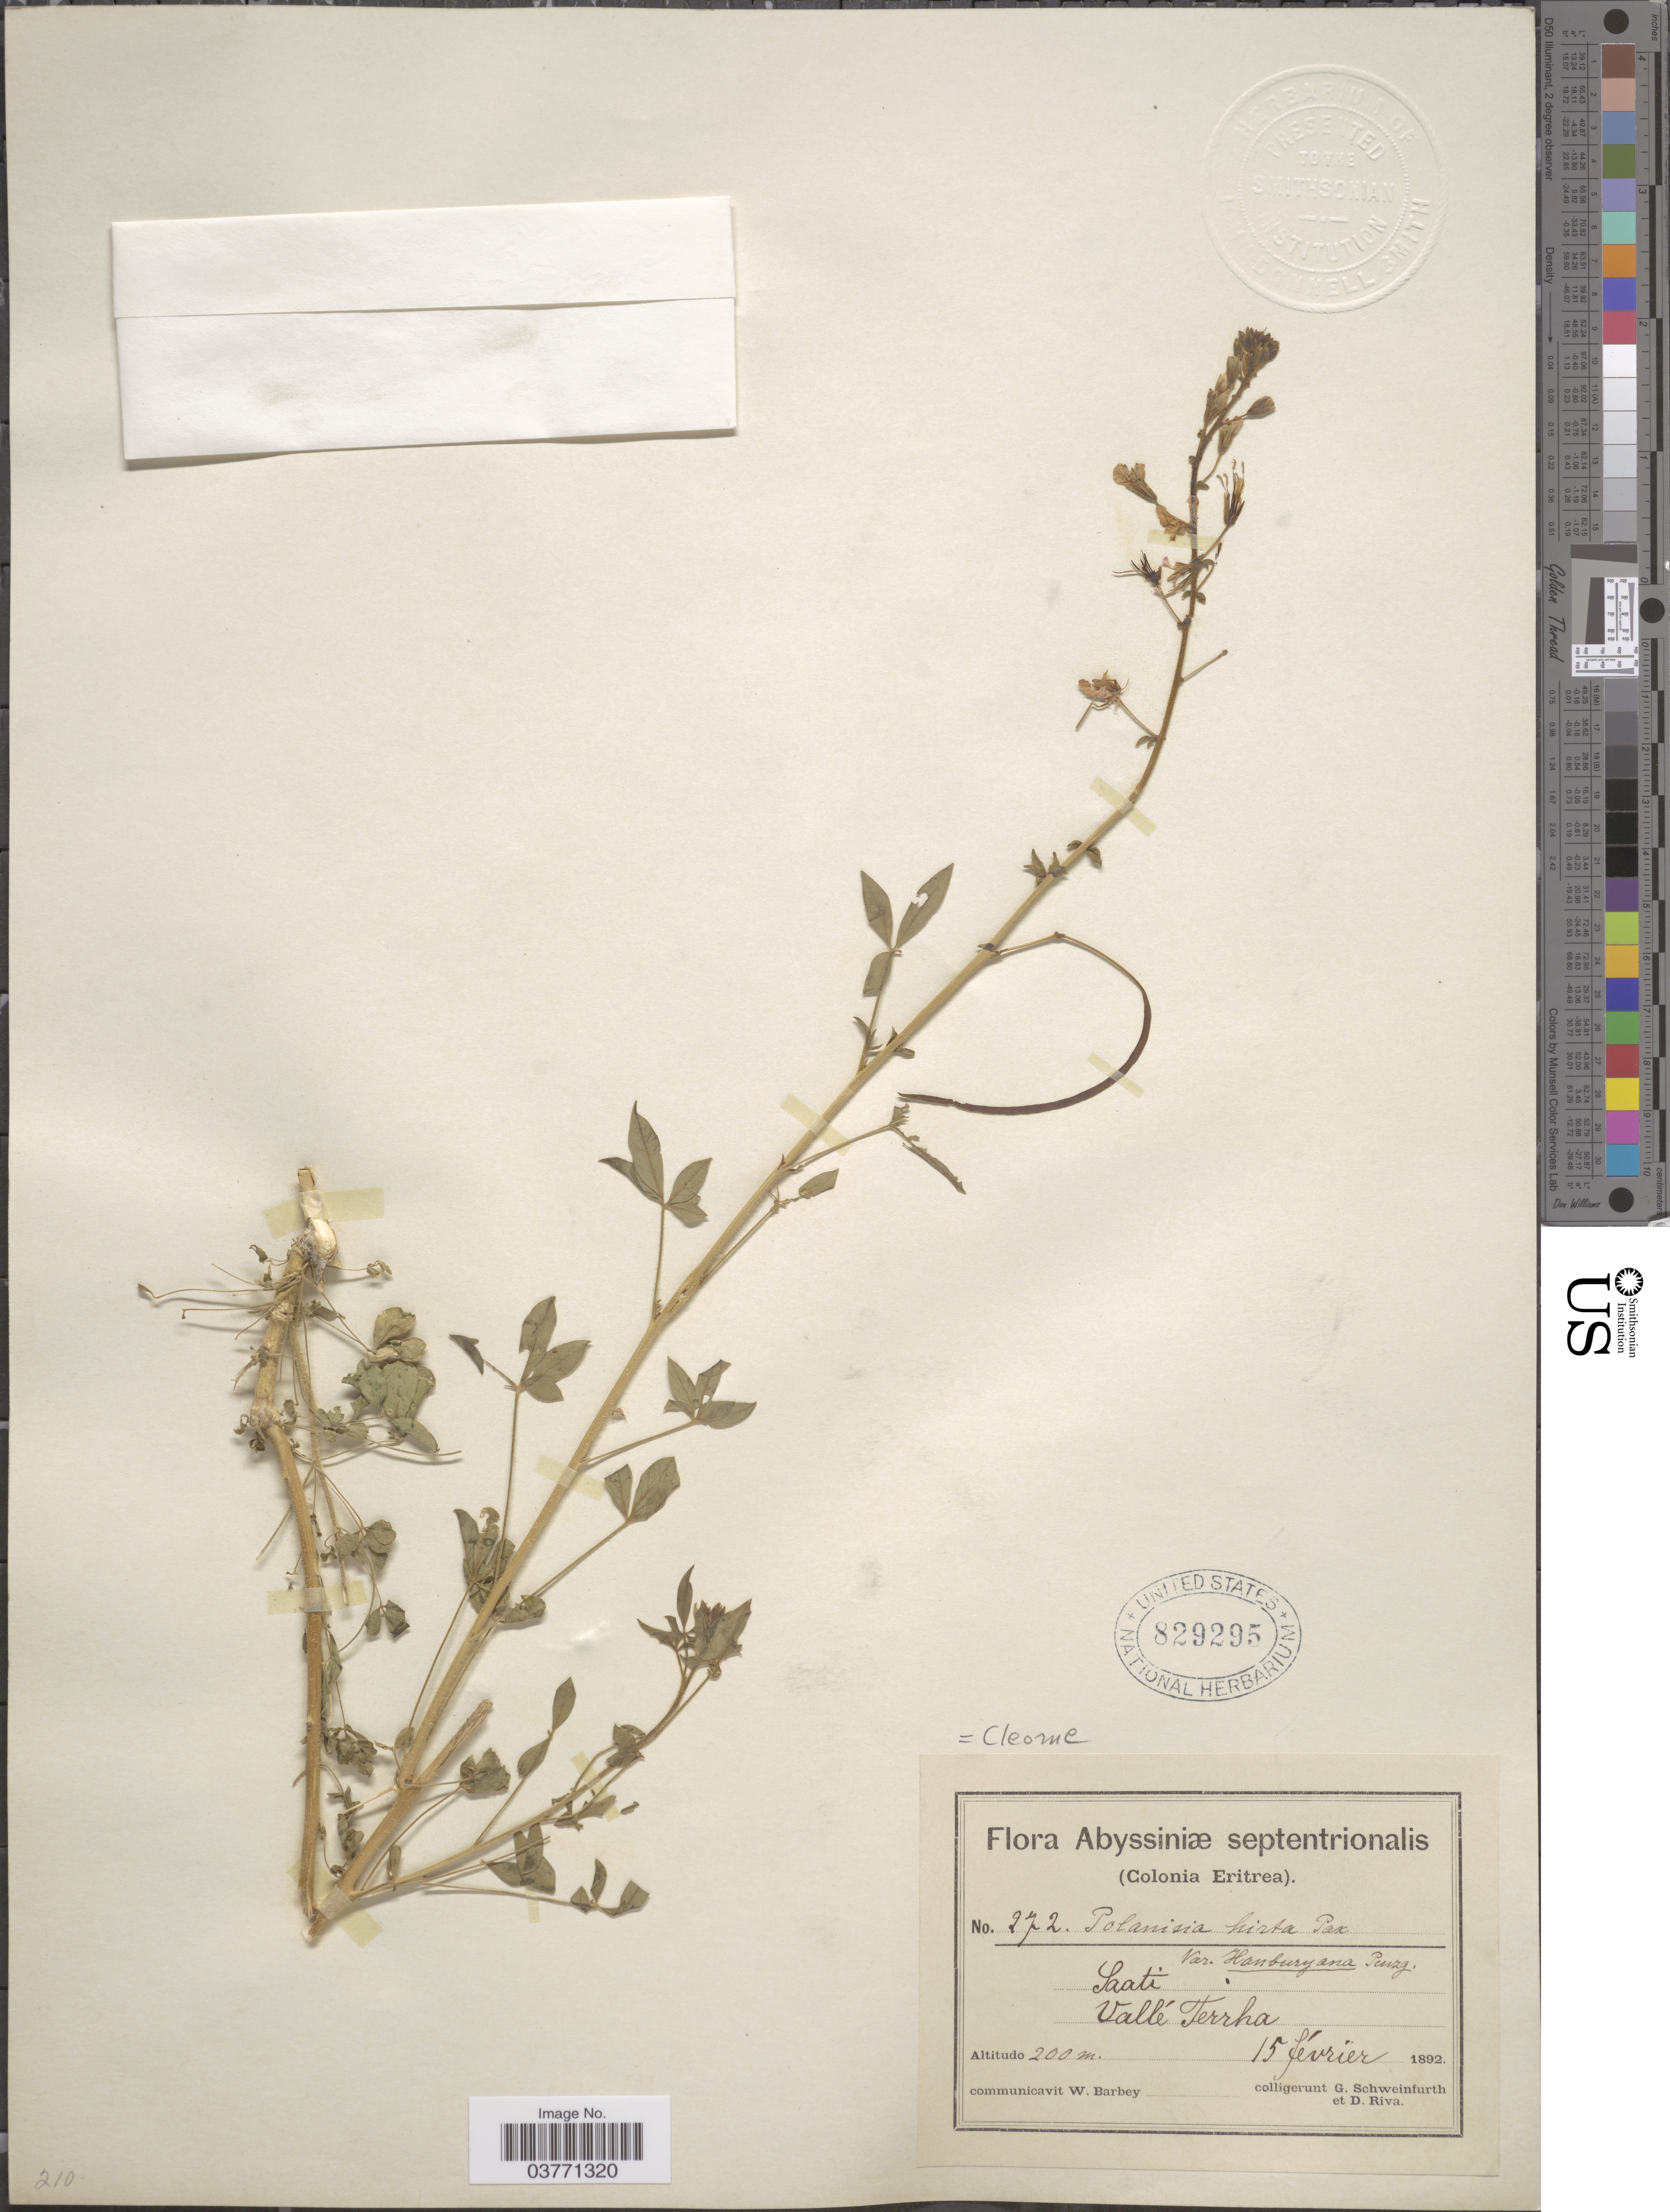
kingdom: Plantae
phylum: Tracheophyta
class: Magnoliopsida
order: Brassicales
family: Cleomaceae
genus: Cleome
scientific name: Cleome sp.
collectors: G. A. Schweinfurth (herbarium) & D. Riva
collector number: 272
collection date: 1892-02-15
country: Eritrea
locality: Abyssiniæ septentrionalis (Colonia Eritrea). Saati. Vallé Terrha.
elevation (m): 200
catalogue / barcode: US 829295